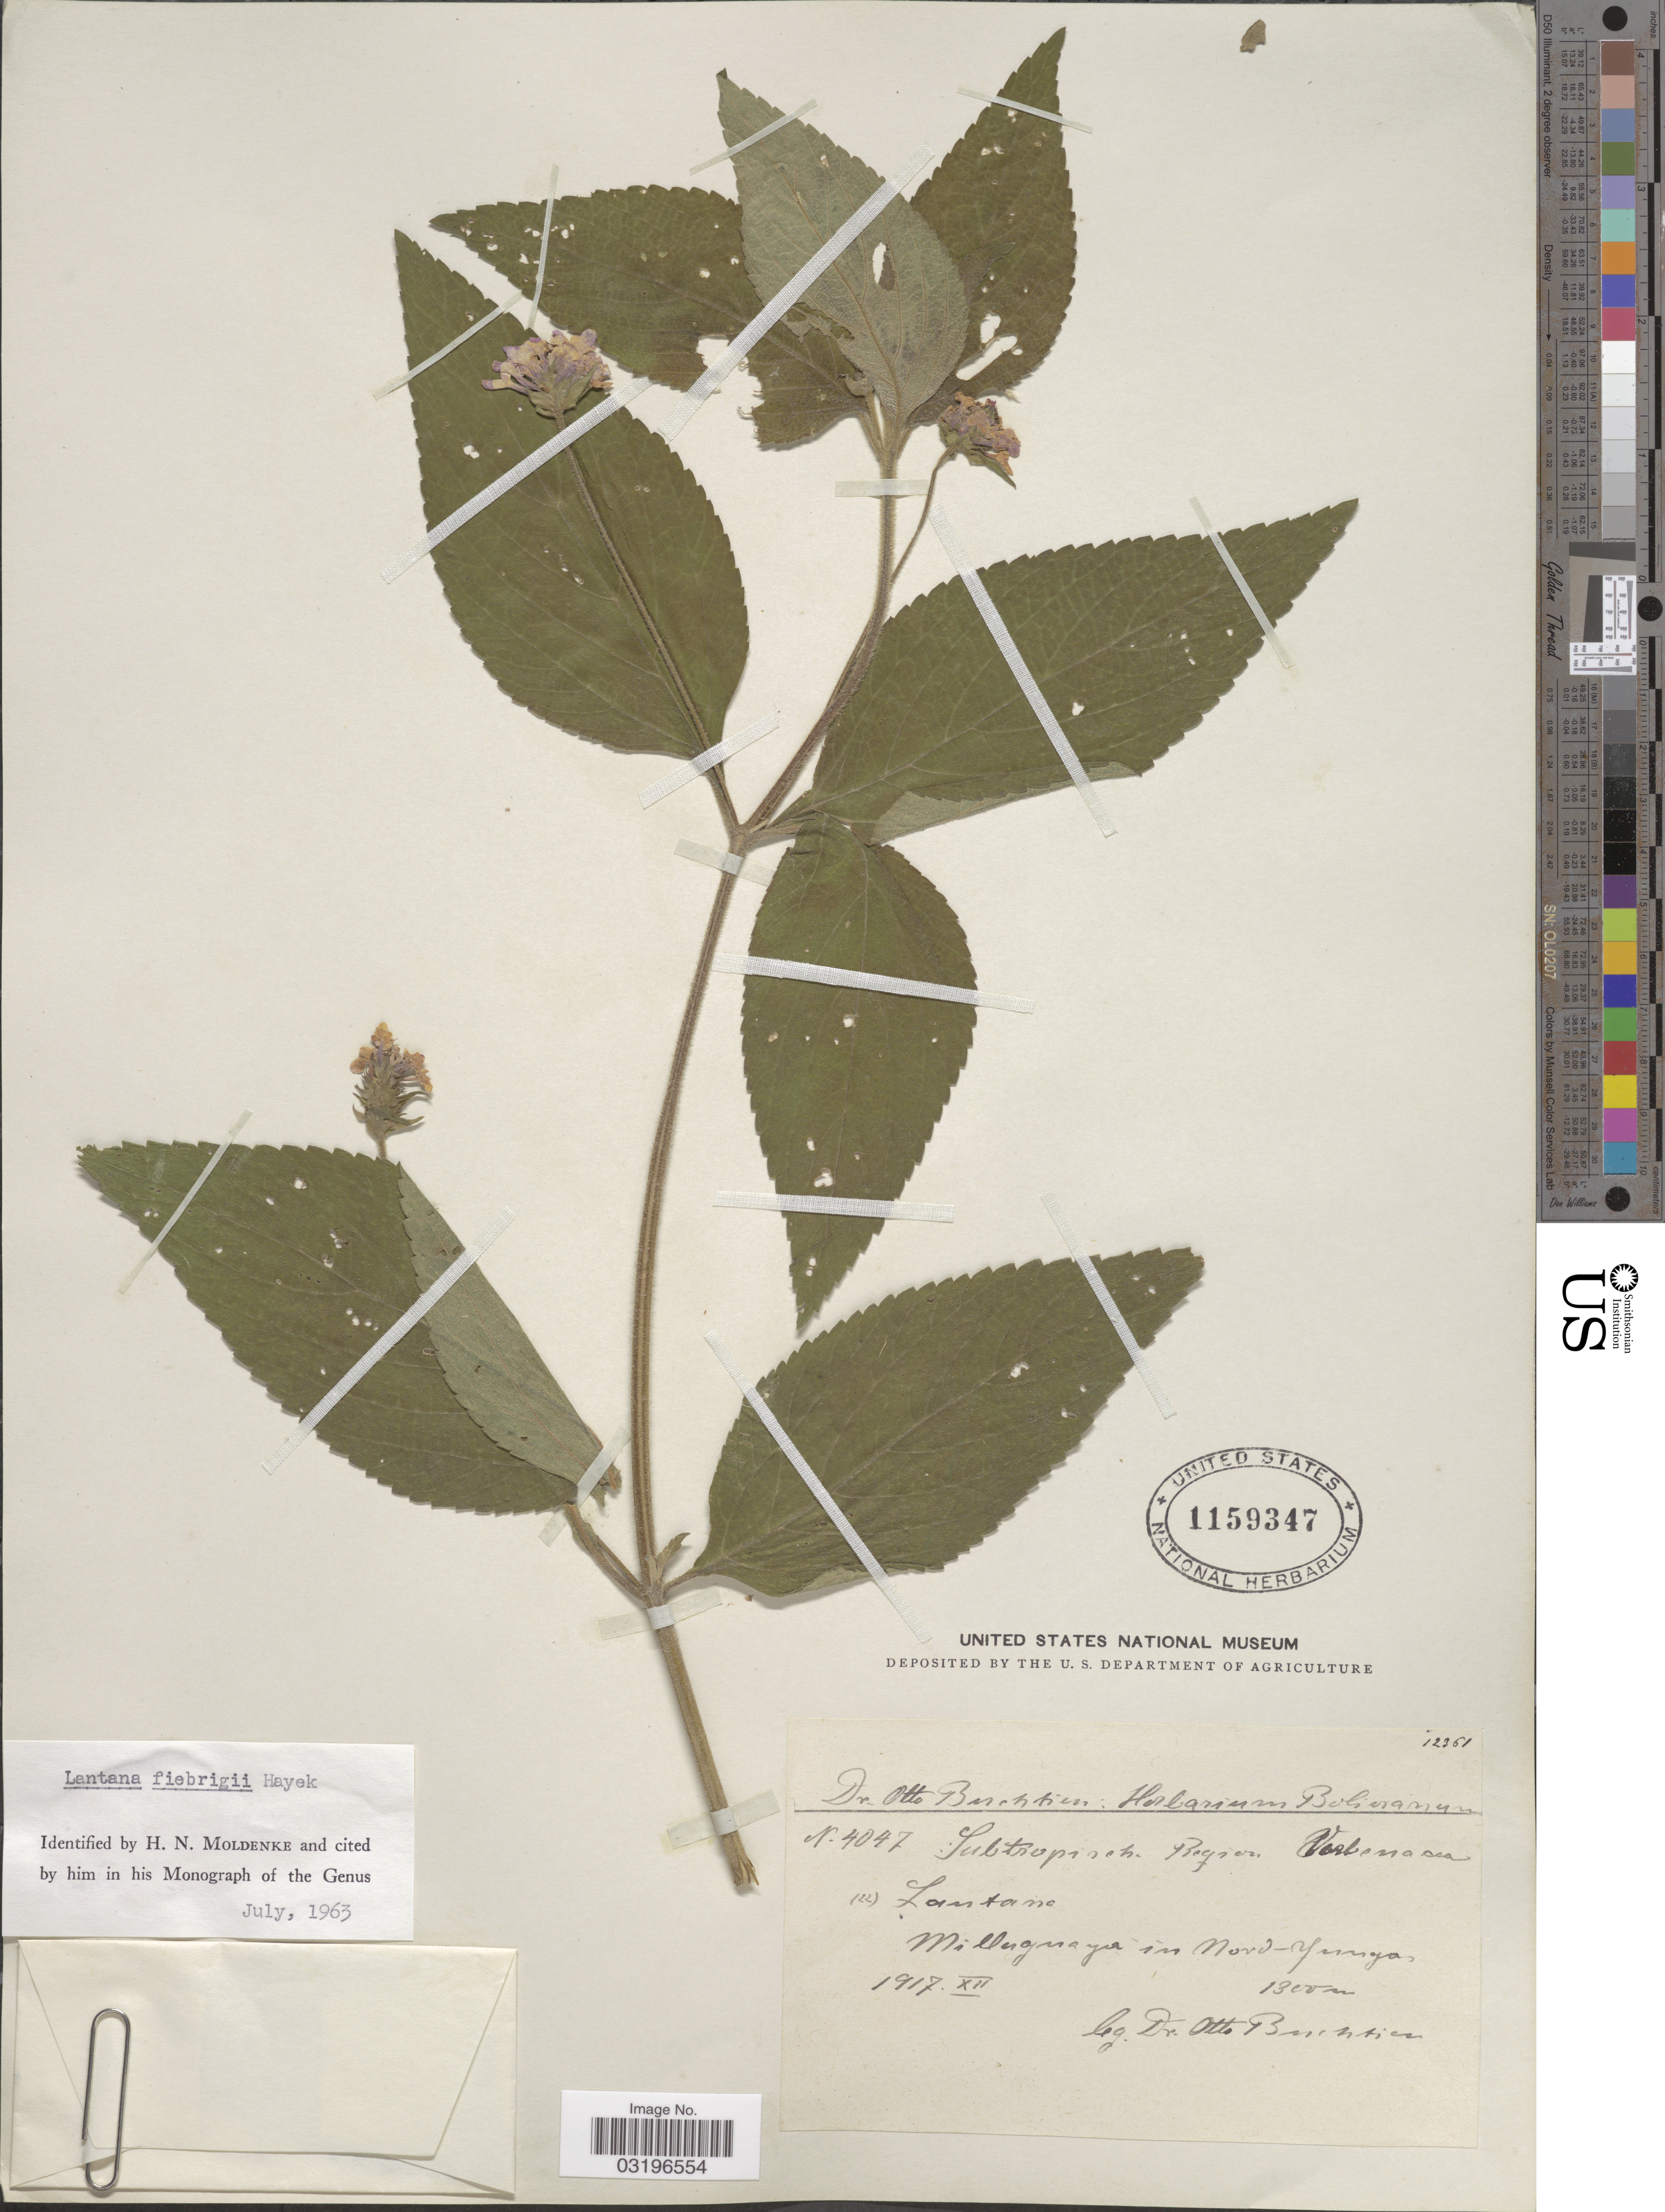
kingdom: Plantae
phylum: Tracheophyta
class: Magnoliopsida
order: Lamiales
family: Verbenaceae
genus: Lantana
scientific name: Lantana fiebrigii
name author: Hayek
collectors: O. Buchtien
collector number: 4047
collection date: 1917-12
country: Bolivia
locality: Milluguaya in Nord-Yungas.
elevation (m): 1300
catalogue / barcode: US 1159347